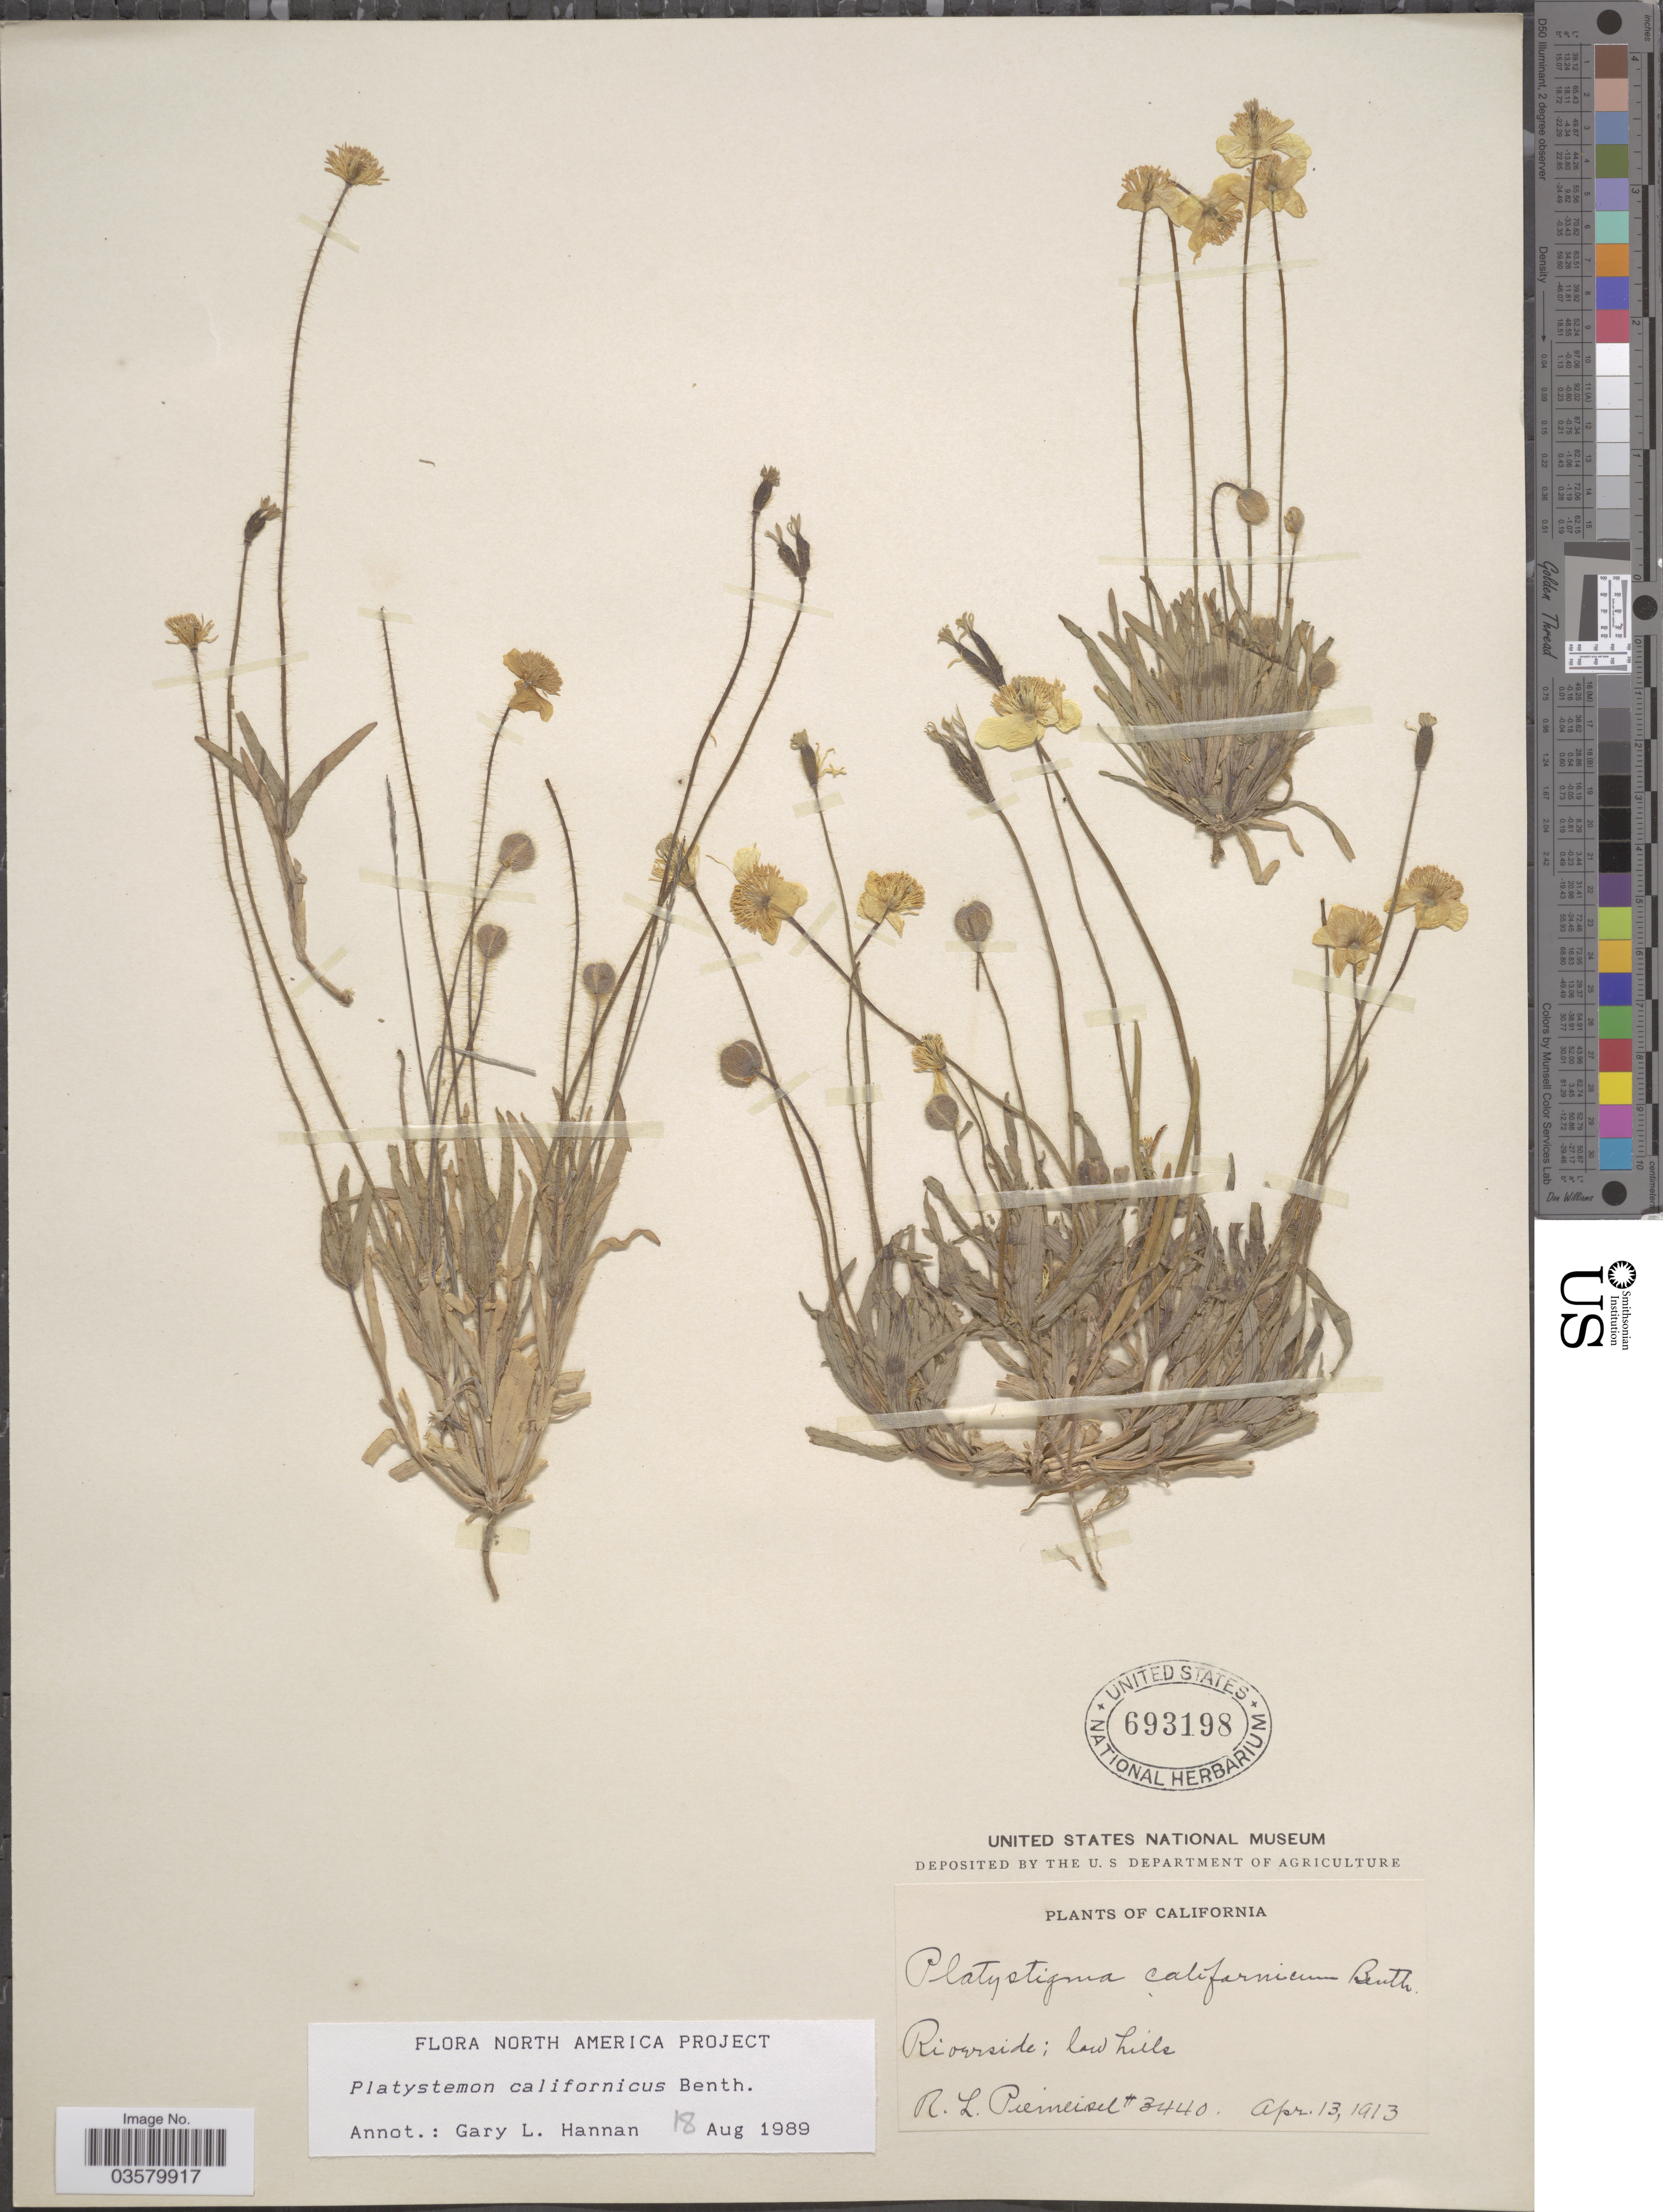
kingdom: Plantae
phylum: Tracheophyta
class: Magnoliopsida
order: Ranunculales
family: Papaveraceae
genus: Platystemon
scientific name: Platystemon californicus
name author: Benth.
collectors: R. L. Piemeisel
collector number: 3440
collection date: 1913-04-13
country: United States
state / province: California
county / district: Riverside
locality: Riverside.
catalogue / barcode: US 693198